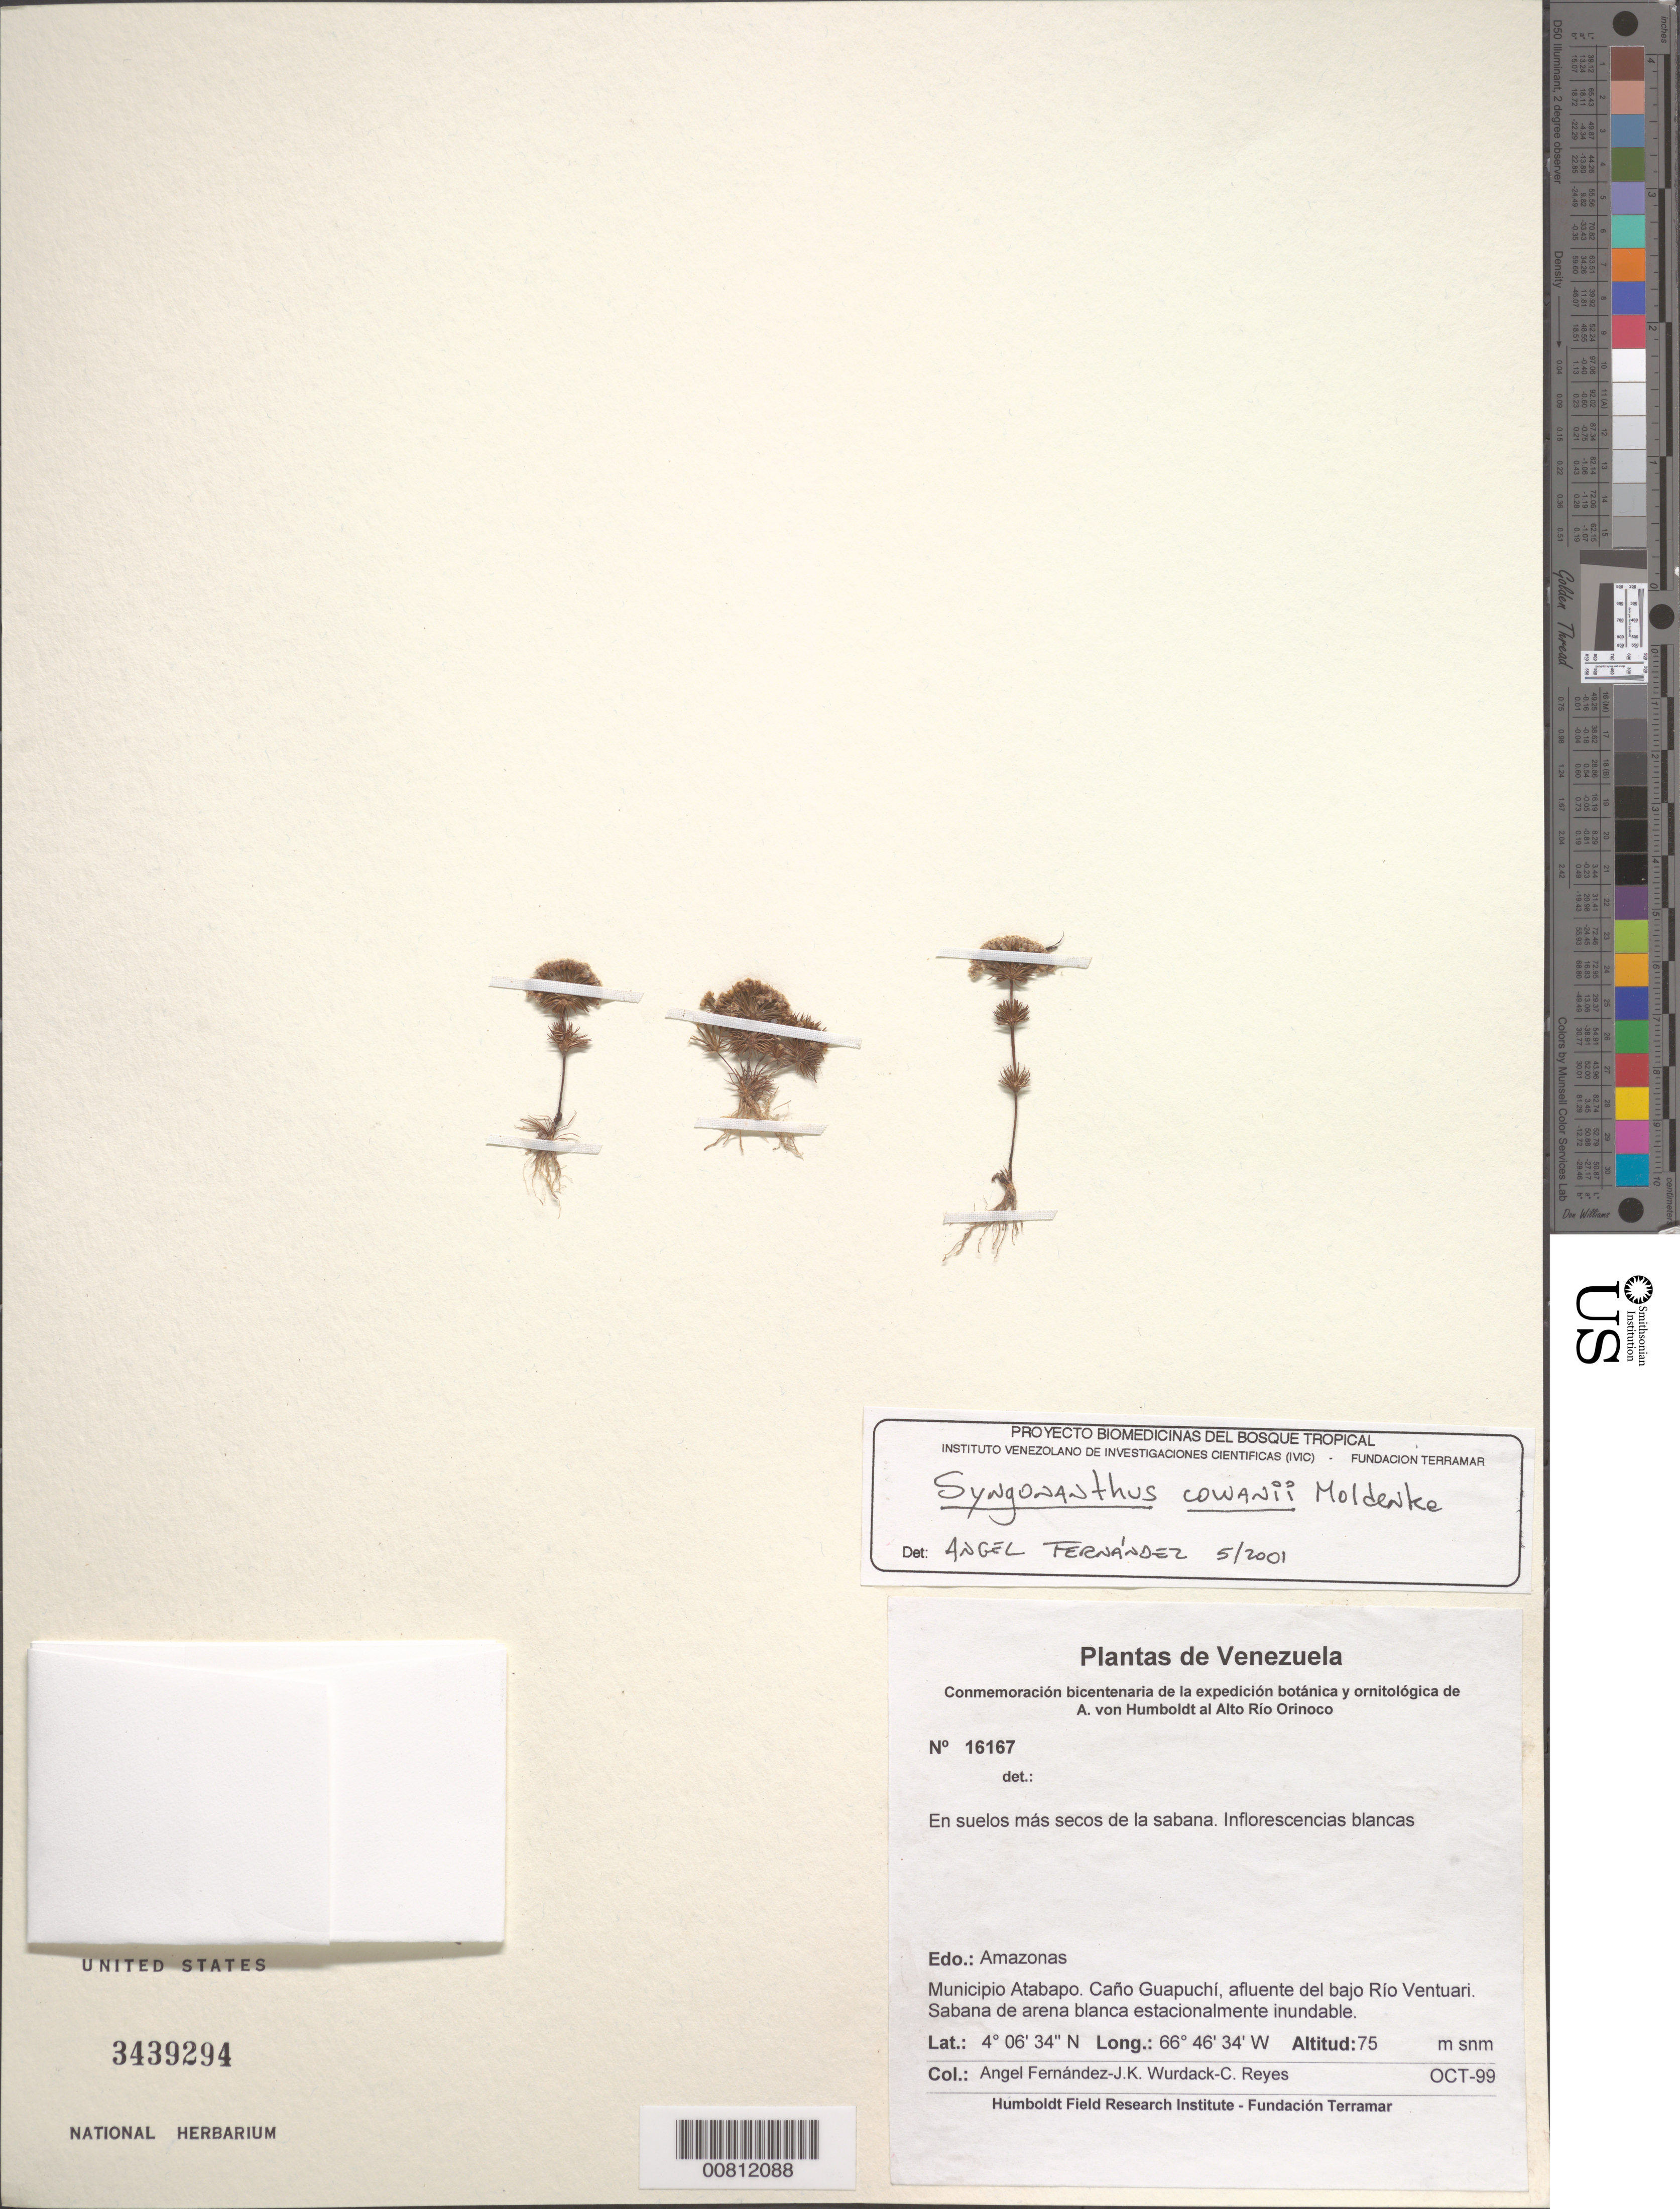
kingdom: Plantae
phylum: Tracheophyta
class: Liliopsida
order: Poales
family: Eriocaulaceae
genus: Syngonanthus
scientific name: Syngonanthus cowani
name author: Moldenke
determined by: Fernández, A.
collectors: A. Fernández, K. Wurdack & C. Reyes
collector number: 16167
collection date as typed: Oct-99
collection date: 1999-10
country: Venezuela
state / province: Amazonas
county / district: Atabapo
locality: Caño Guapuchi, affluente del bajo Río Ventuari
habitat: Suelos más secos de la sabana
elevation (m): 75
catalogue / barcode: US 3439294